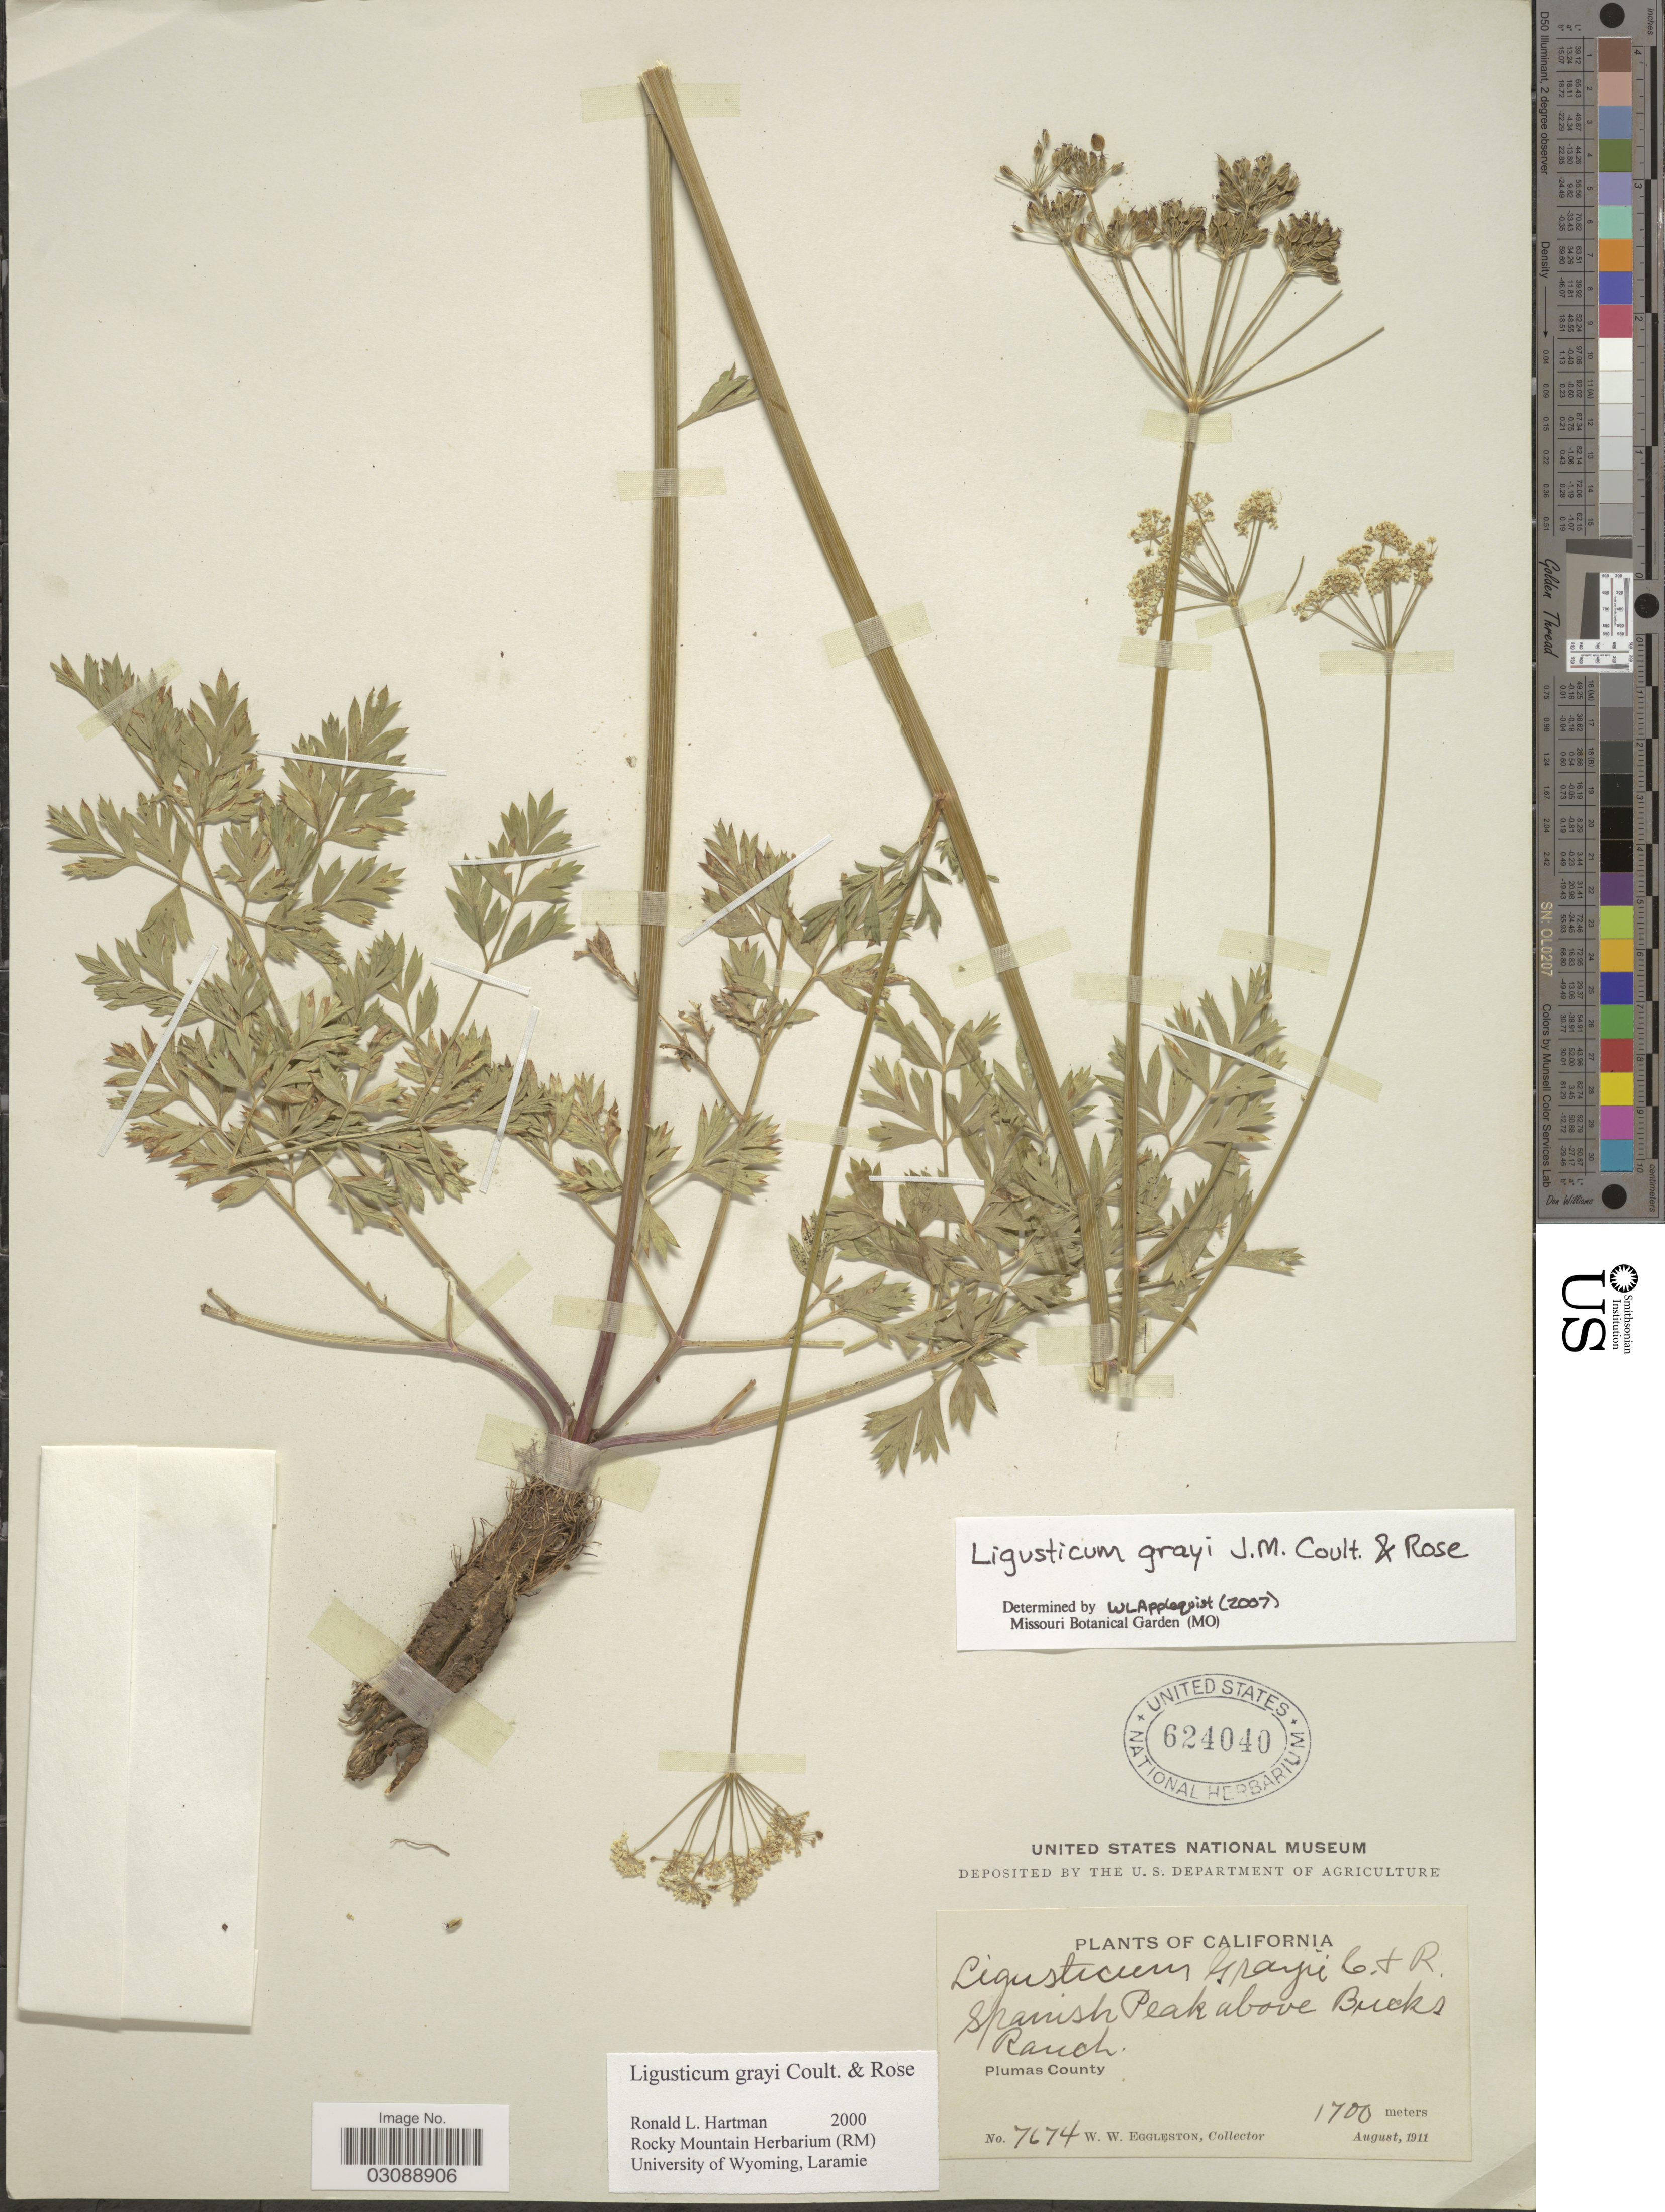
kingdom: Plantae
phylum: Tracheophyta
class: Magnoliopsida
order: Apiales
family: Apiaceae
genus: Ligusticum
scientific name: Ligusticum grayi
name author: J.M. Coult. & Rose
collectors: W. W. Eggleston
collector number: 7674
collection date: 1911-08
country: United States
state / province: California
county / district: Plumas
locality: Spanish Peak above Buck's Ranch. Plumas County.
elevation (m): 1700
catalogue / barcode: US 624040